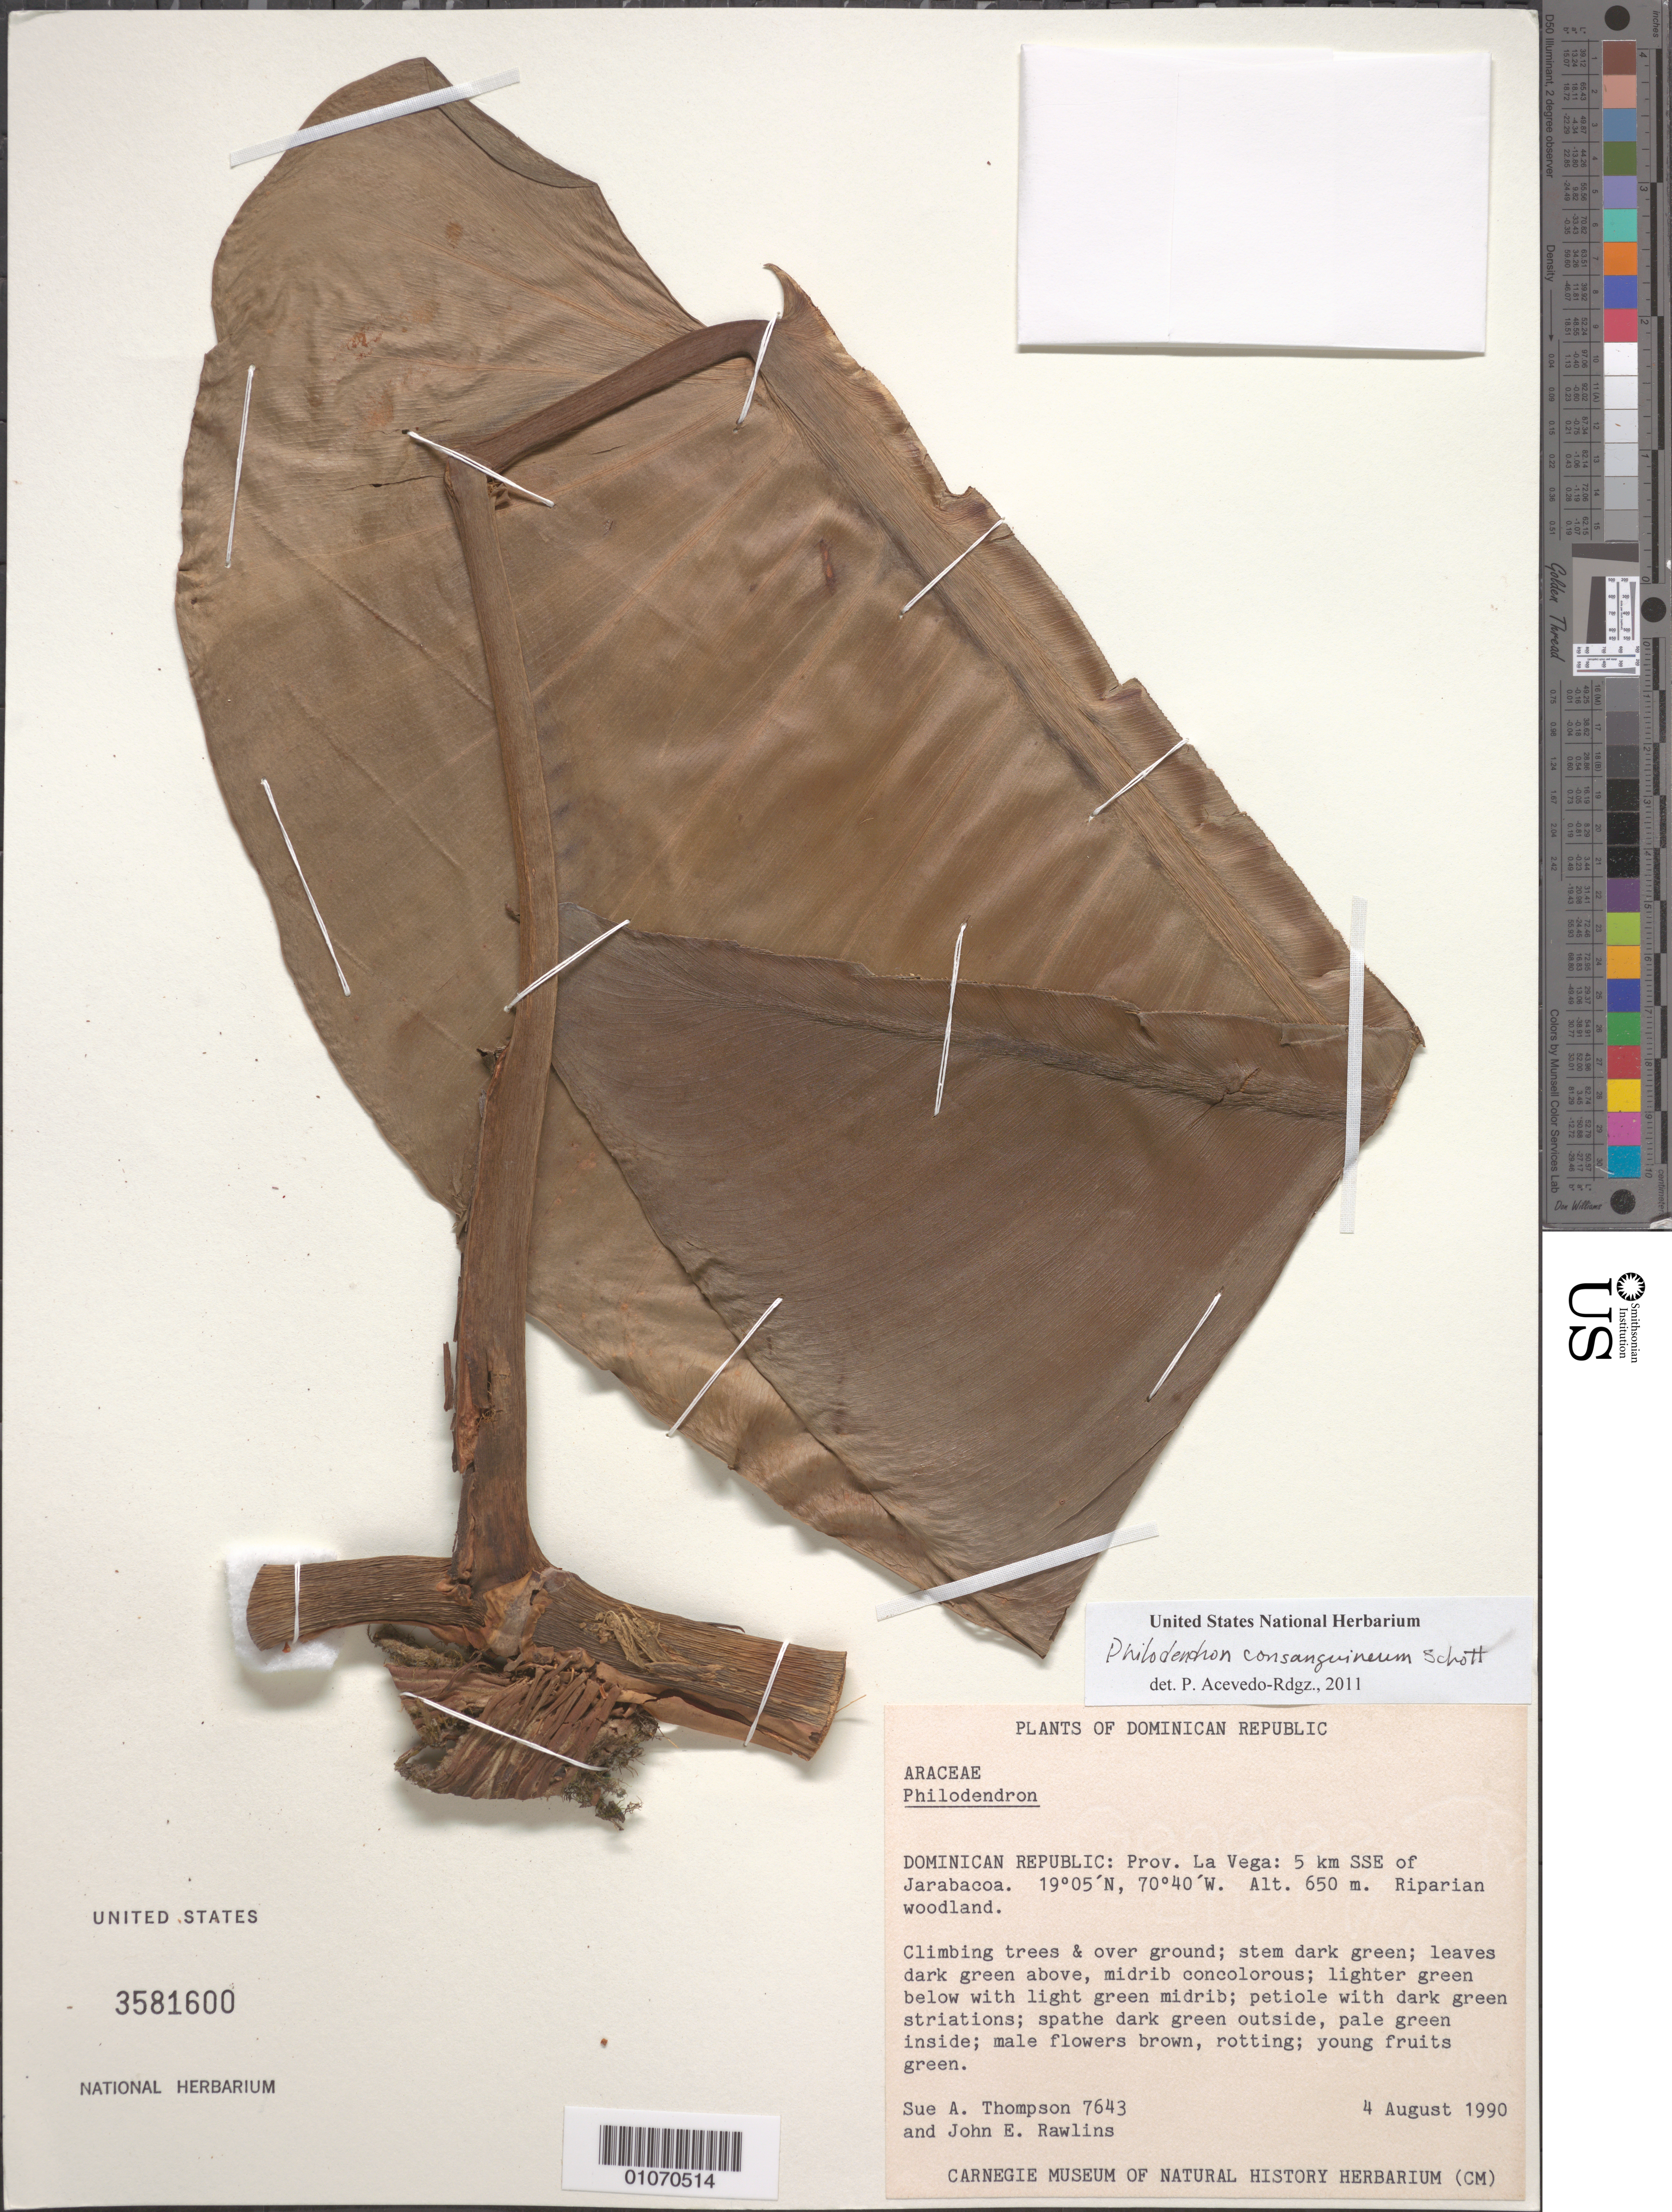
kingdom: Plantae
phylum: Tracheophyta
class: Liliopsida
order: Alismatales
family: Araceae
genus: Philodendron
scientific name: Philodendron consanguineum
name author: Schott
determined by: Acevedo-Rodríguez, P., (BOT), Smithsonian Institution - National Museum of Natural History (UNITED STATES)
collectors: S. A. Thompson & J. Rawlins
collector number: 7643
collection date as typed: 04 Aug 1990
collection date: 1990-08-04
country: Dominican Republic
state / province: La Vega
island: Hispaniola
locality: Jarabacoa, 5 km SSE of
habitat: Riparian woodland; climbing trees and over ground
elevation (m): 650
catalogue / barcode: US 3581600